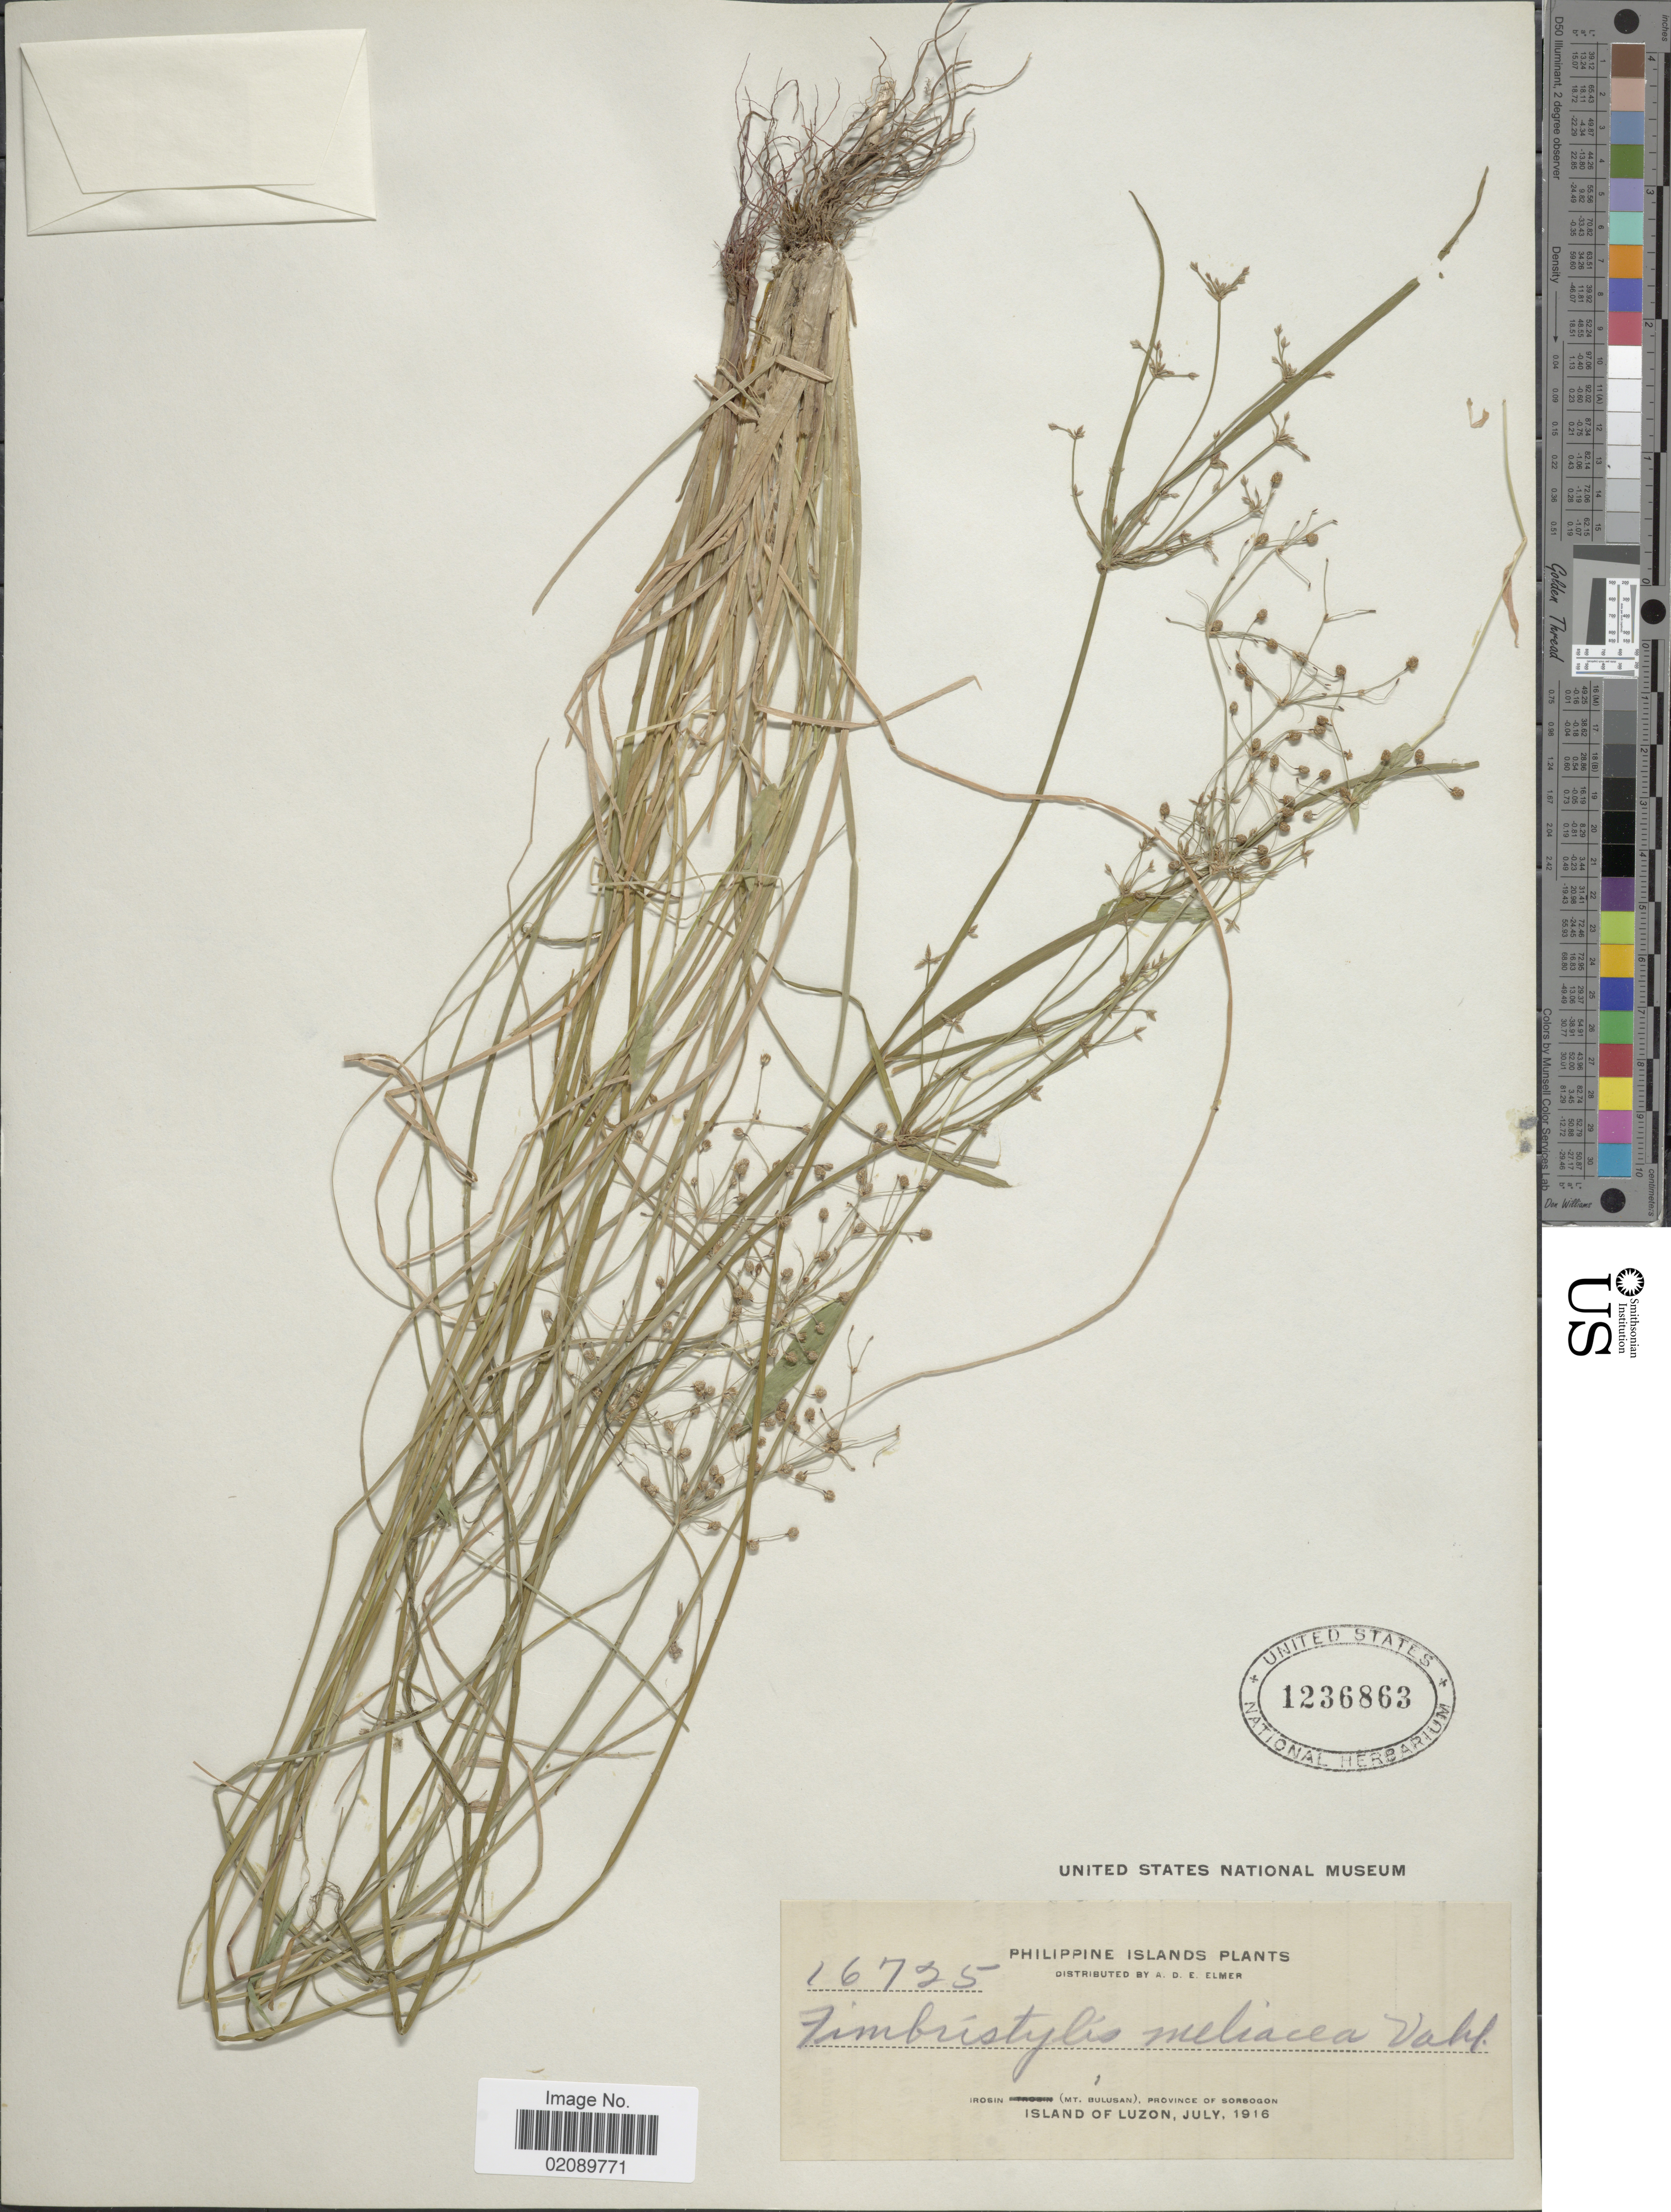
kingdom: Plantae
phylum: Tracheophyta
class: Liliopsida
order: Poales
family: Cyperaceae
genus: Fimbristylis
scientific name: Fimbristylis littoralis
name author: Gaudich.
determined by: Strong, M. T., (US), Smithsonian Institution - National Museum of Natural History (UNITED STATES)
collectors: A. D. E. Elmer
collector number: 16725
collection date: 1916-07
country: Philippines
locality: Philippine Islands, Irosin (Mt. Bulusan), Province of Sorsogon, Island of Luzon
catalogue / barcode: US 1236863